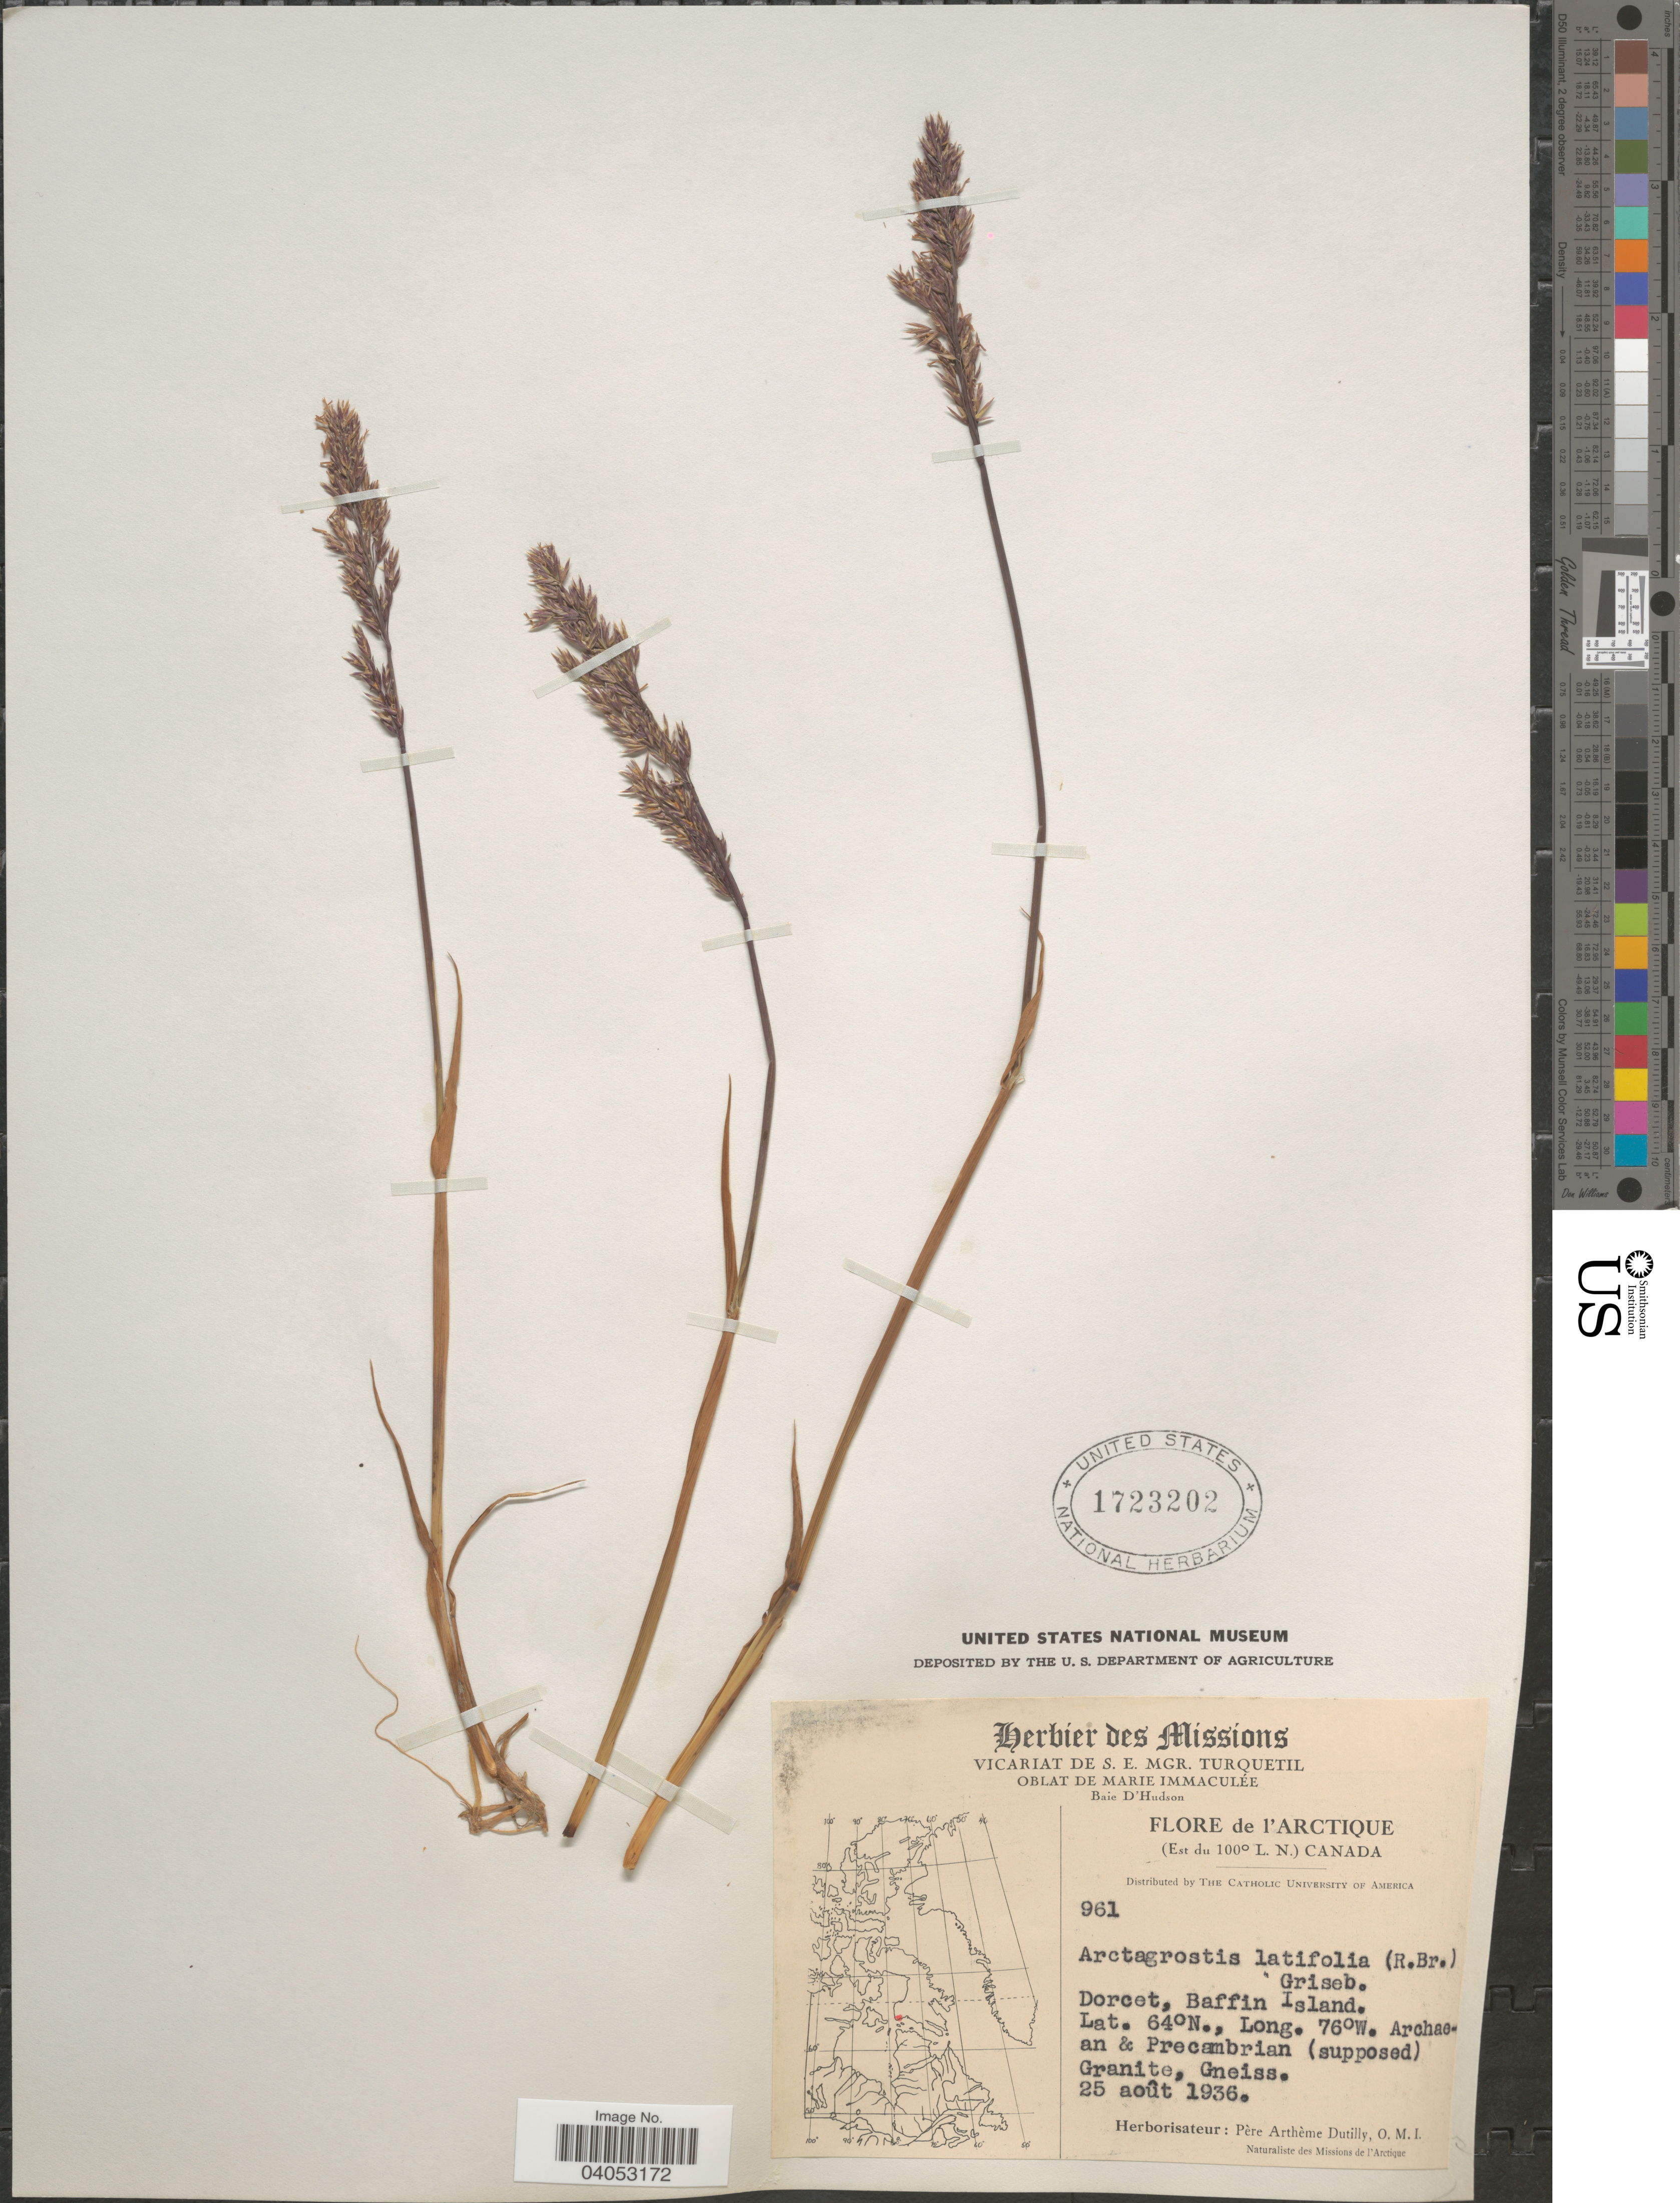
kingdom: Plantae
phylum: Tracheophyta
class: Liliopsida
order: Poales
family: Poaceae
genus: Arctagrostis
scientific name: Arctagrostis latifolia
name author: (R. Br.) Griseb.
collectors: P. Dutilly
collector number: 961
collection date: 1936-08-25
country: Canada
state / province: Nunavut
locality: L'Arctique. (Est du 100º L. N.). Dorcet, Baffin Island.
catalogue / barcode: US 1723202